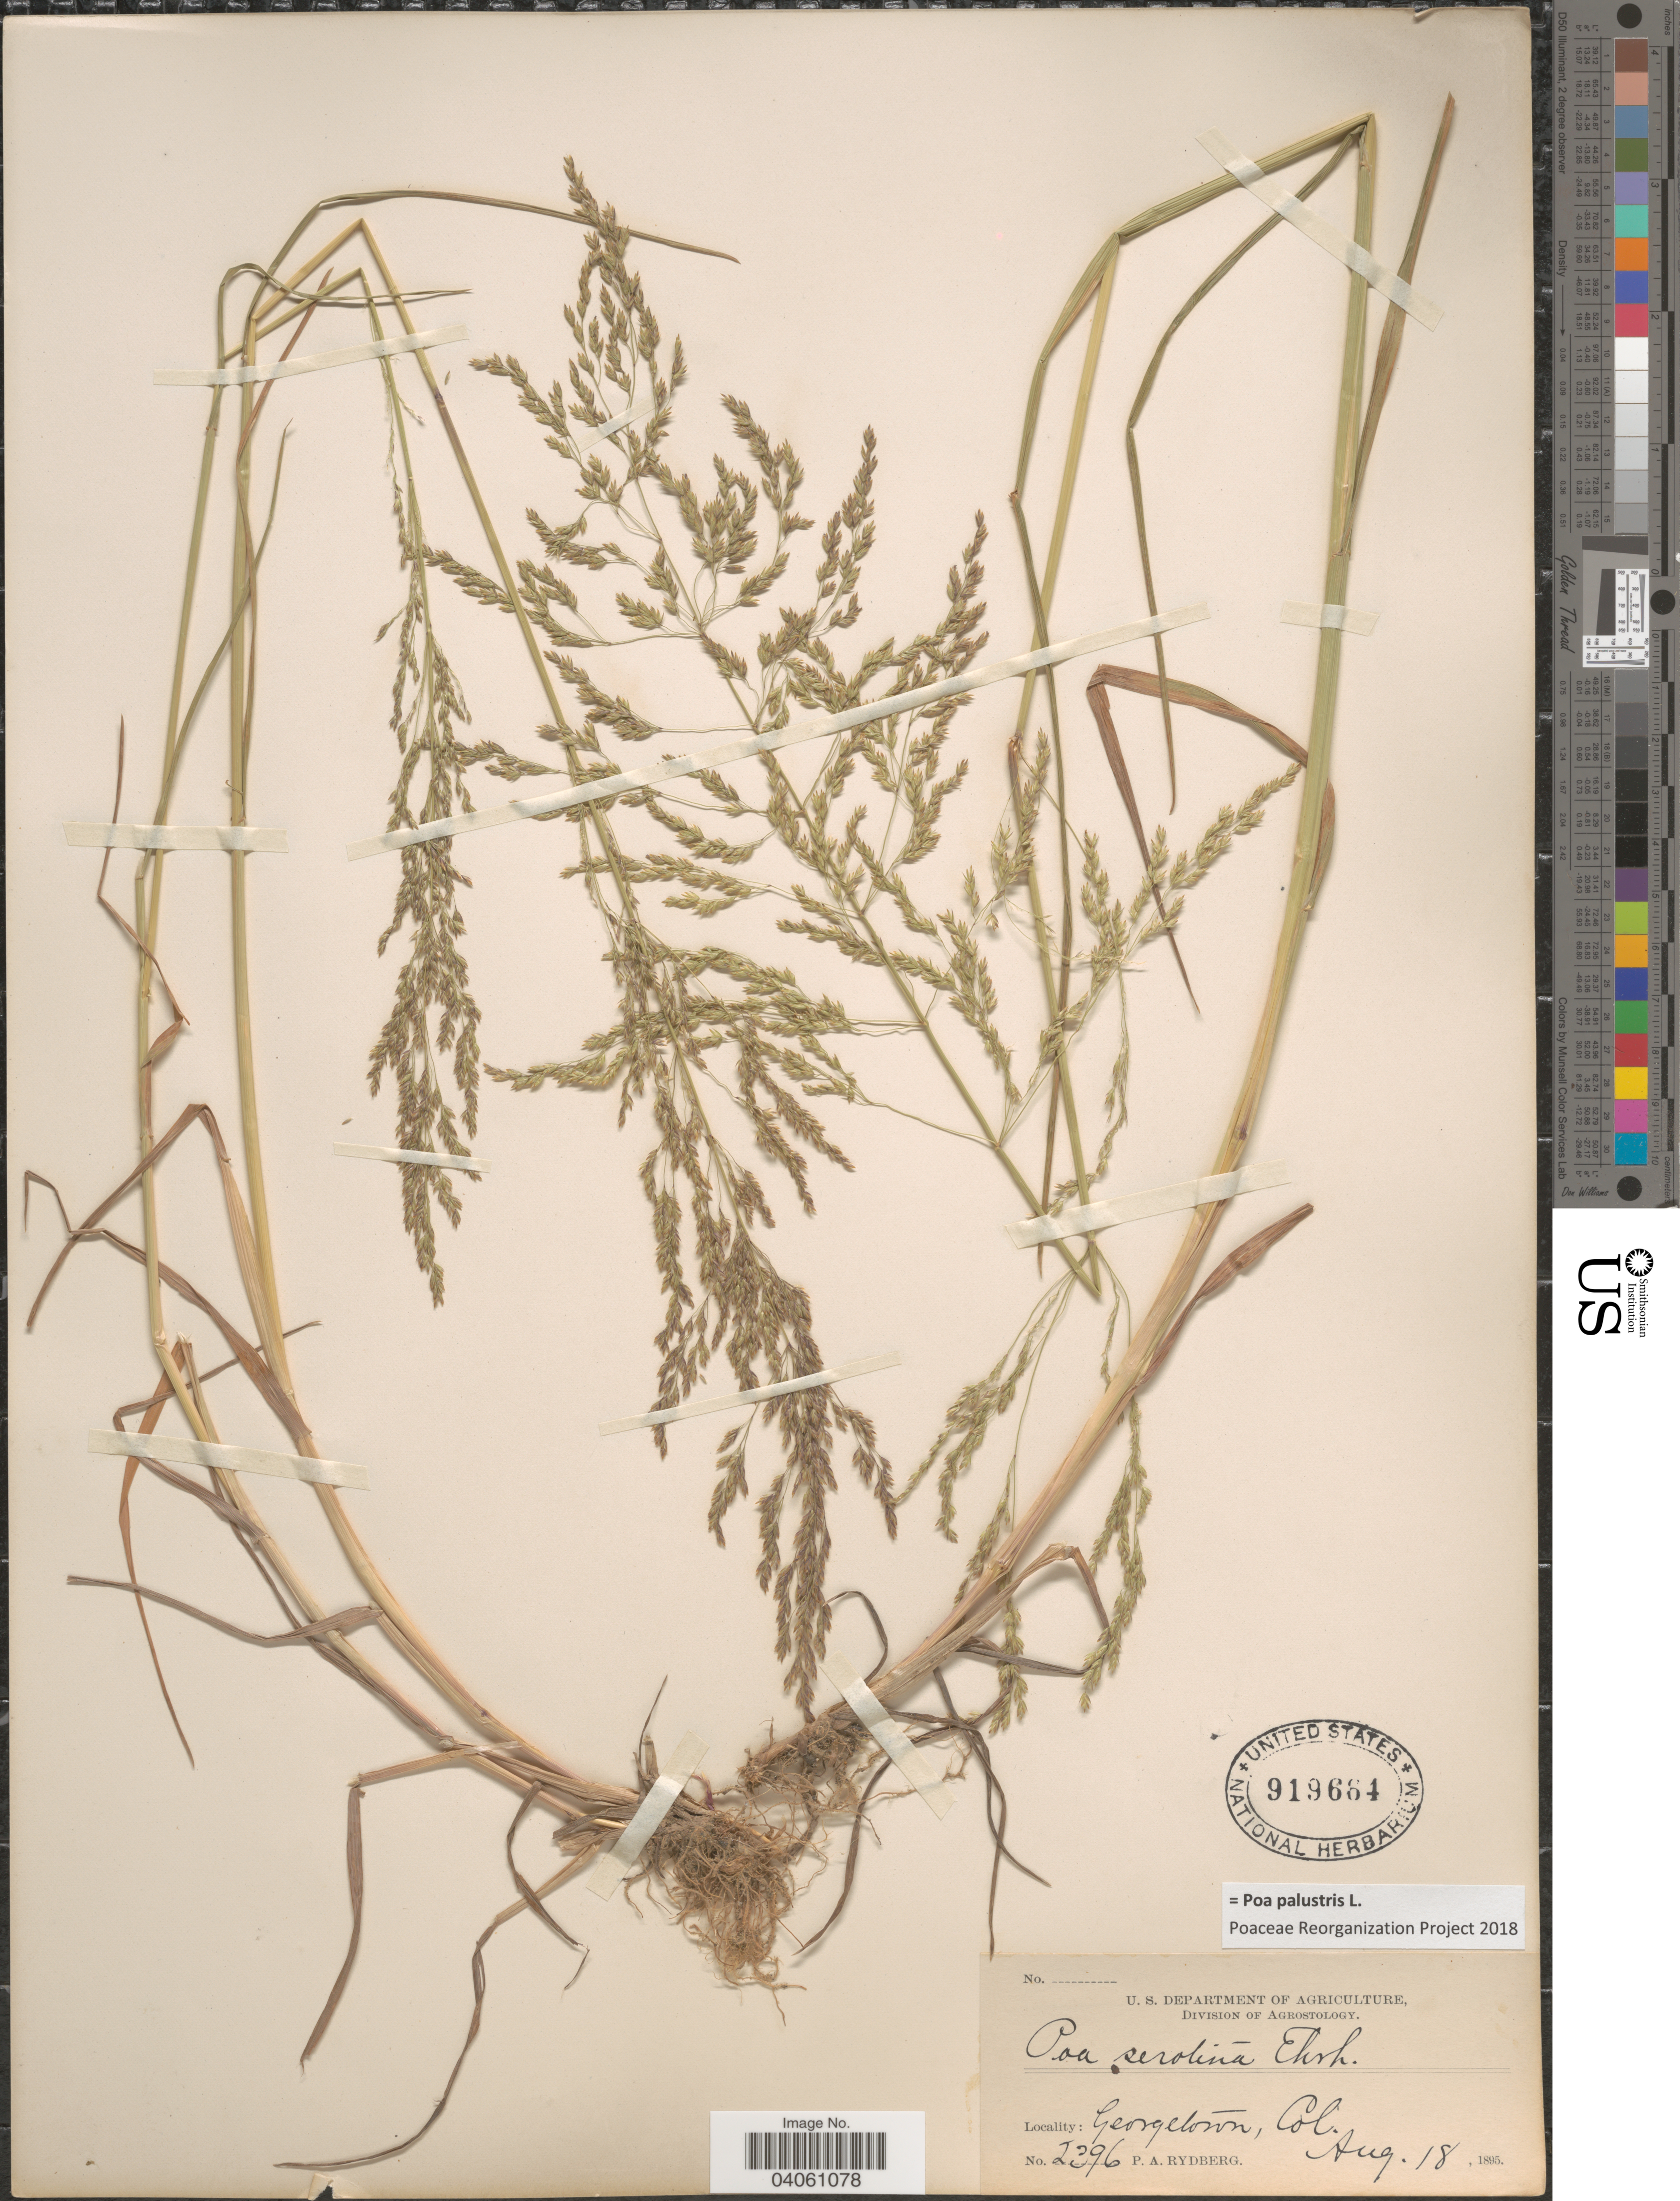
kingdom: Plantae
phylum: Tracheophyta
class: Liliopsida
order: Poales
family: Poaceae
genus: Poa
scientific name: Poa palustris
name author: L.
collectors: P. A. Rydberg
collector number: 2396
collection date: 1895-08-18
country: United States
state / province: Colorado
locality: Georgetown.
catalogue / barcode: US 919664